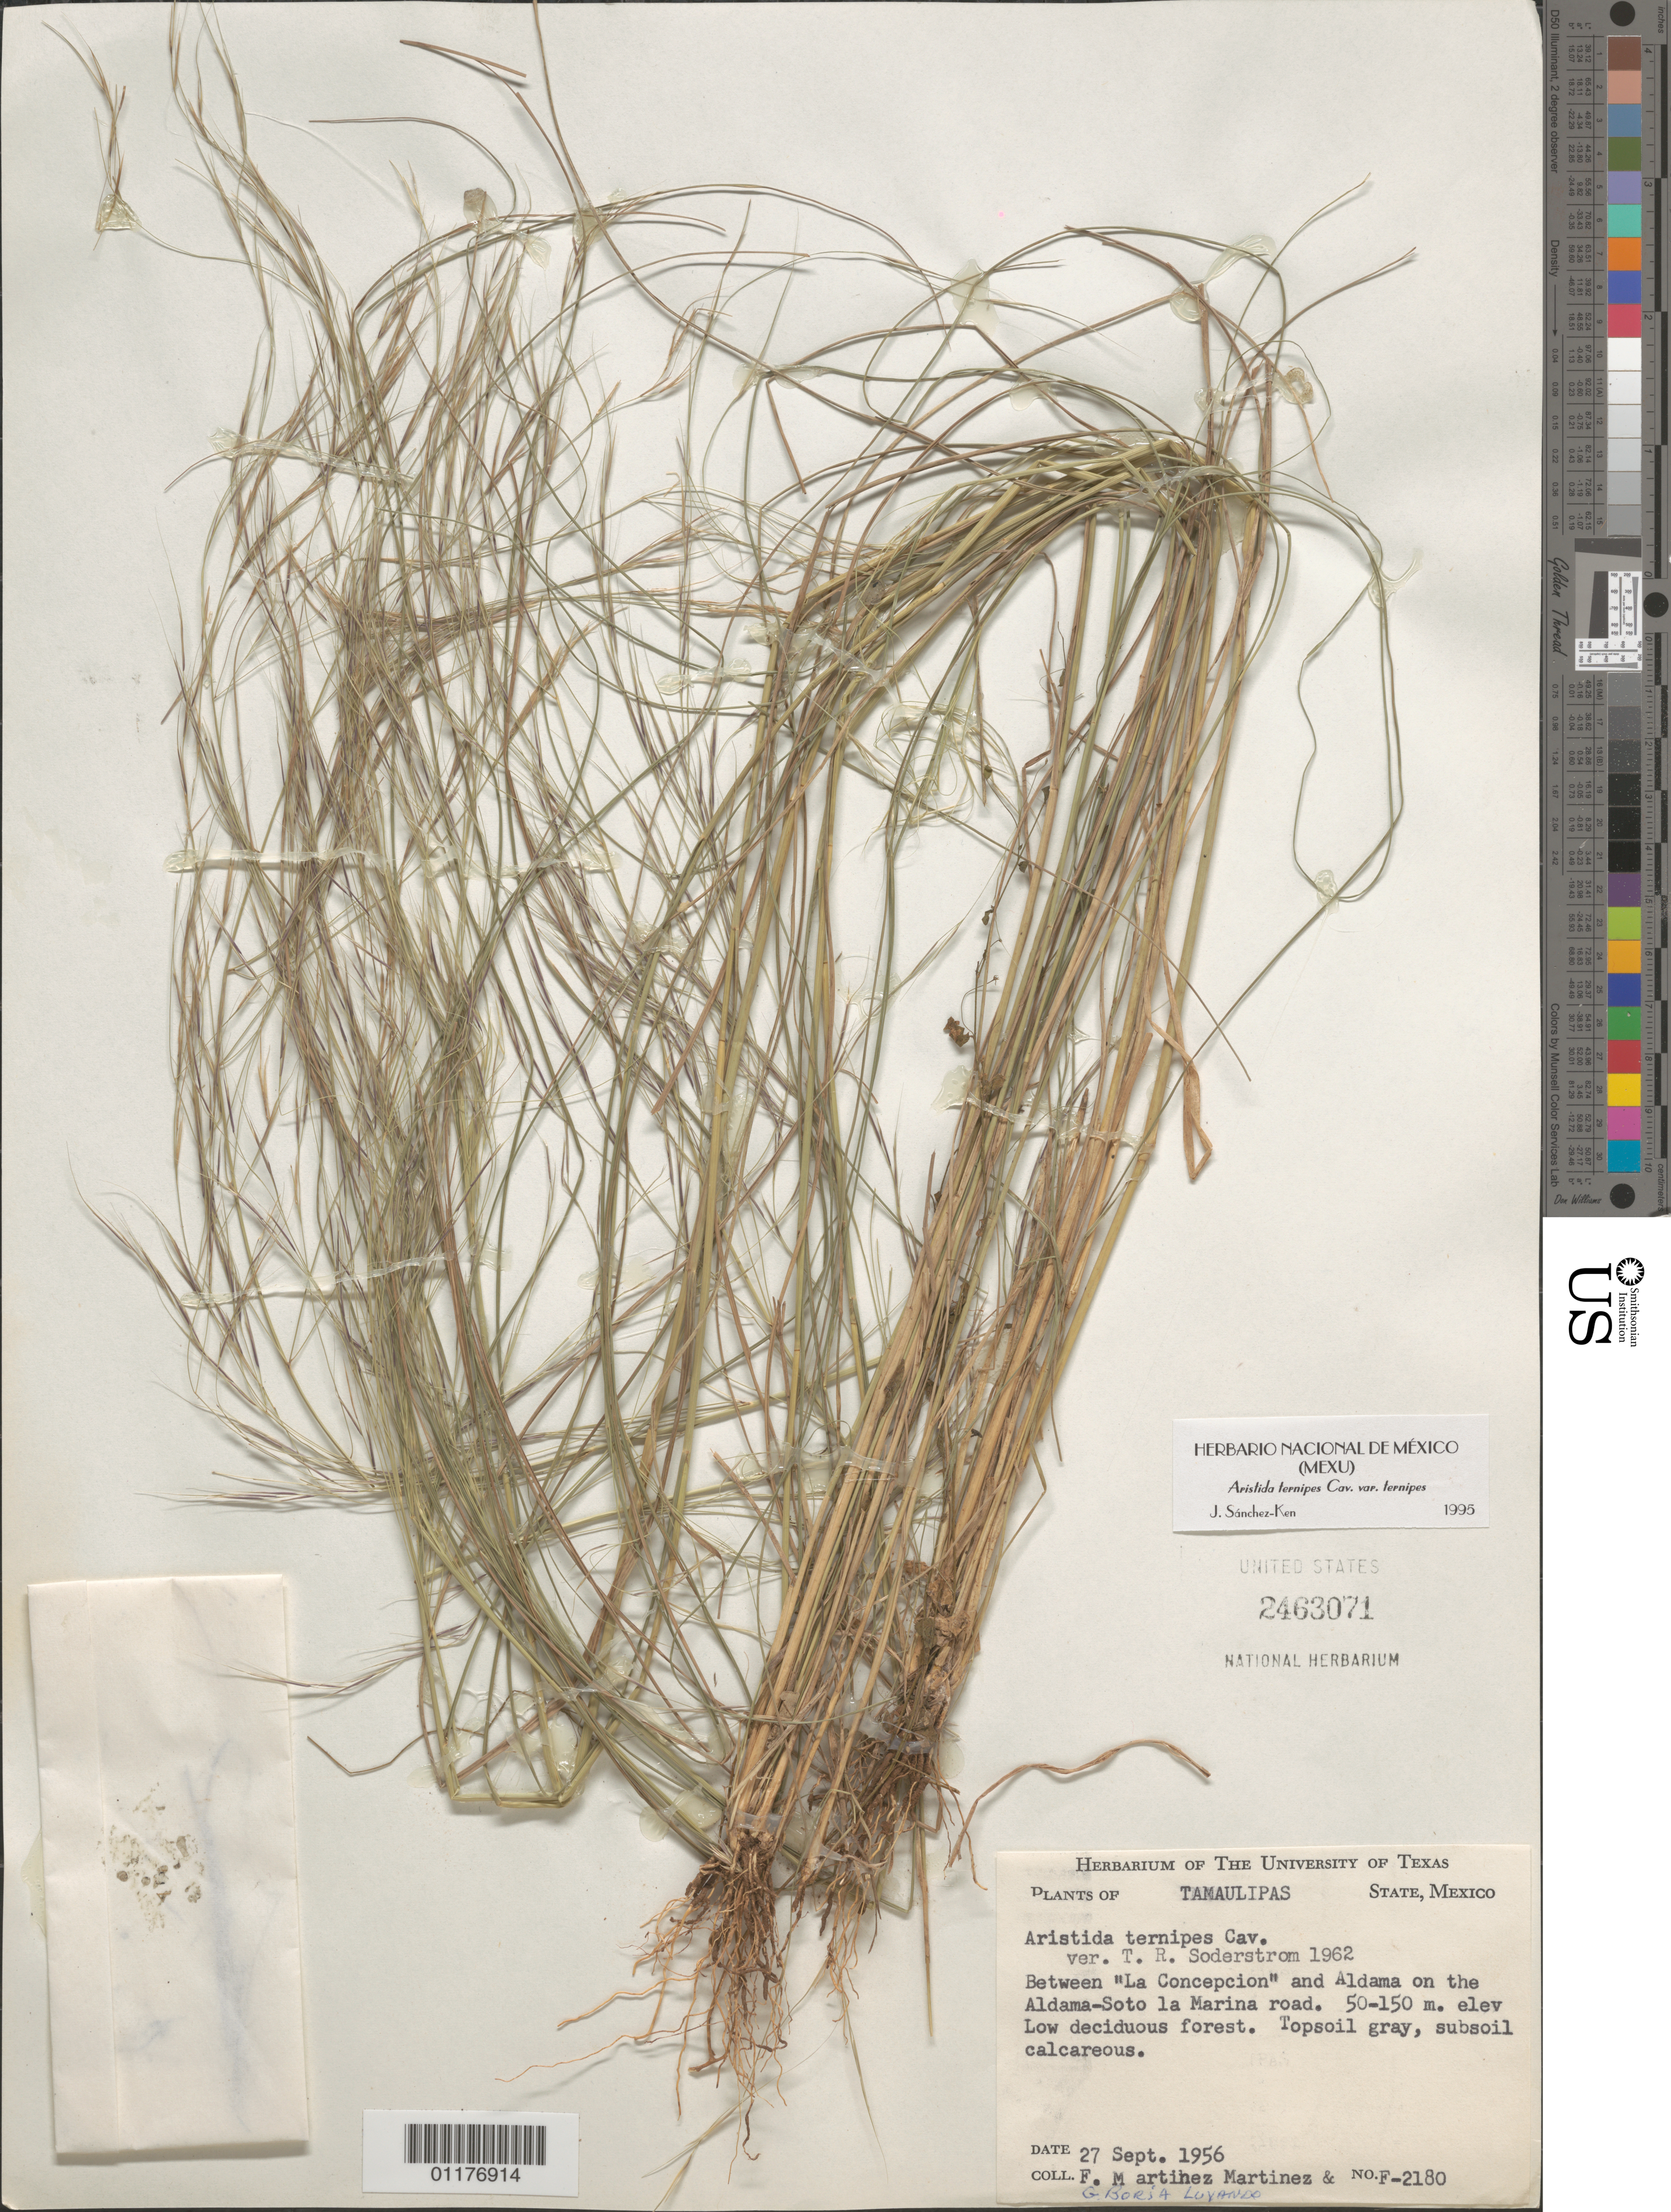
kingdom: Plantae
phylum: Tracheophyta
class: Liliopsida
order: Poales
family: Poaceae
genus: Aristida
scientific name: Aristida ternipes var. ternipes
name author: Cav.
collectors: F. M. Martinez & G. Borja-Luyando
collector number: F 2180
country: Mexico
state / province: Tamaulipas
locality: Between La Concepcion and Aldama on the Aldama-Soto la Marina road.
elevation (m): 50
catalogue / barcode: US 2463071